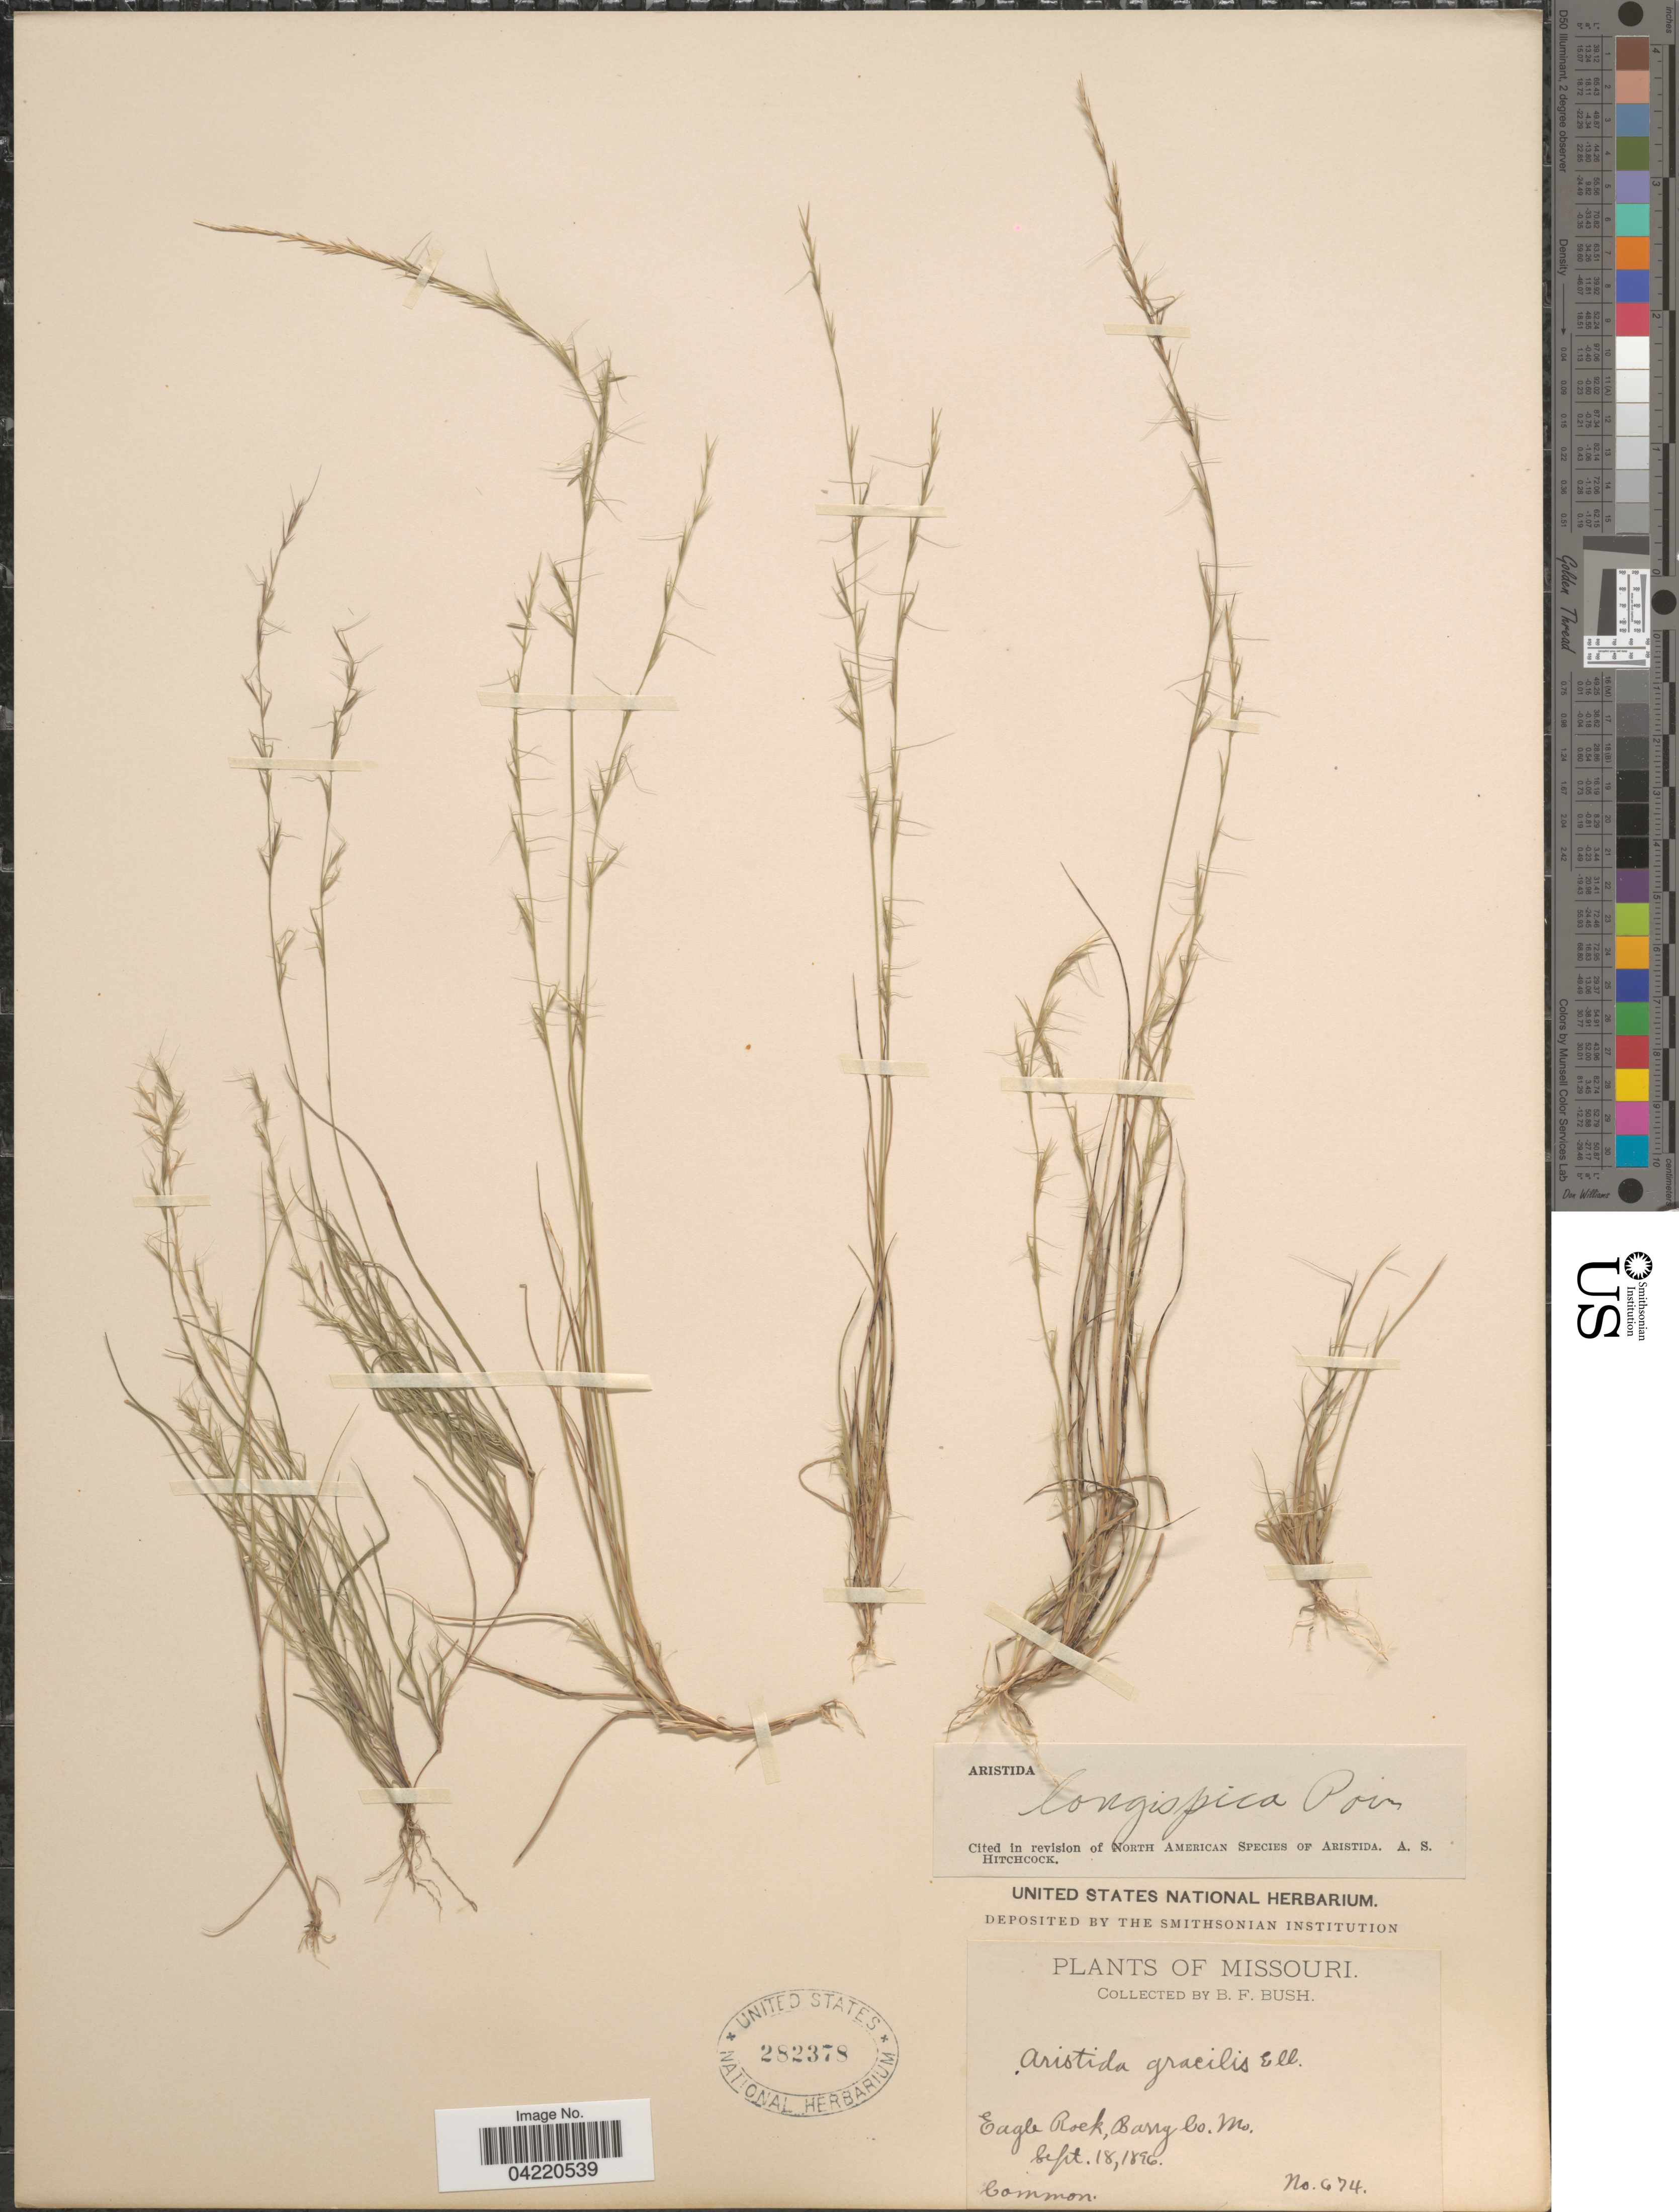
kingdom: Plantae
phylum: Tracheophyta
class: Liliopsida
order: Poales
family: Poaceae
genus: Aristida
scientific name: Aristida longespica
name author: Poir.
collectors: B. F. Bush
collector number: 674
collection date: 1896-09-18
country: United States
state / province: Missouri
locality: Eagle Rock, Barry Co.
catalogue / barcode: US 282378